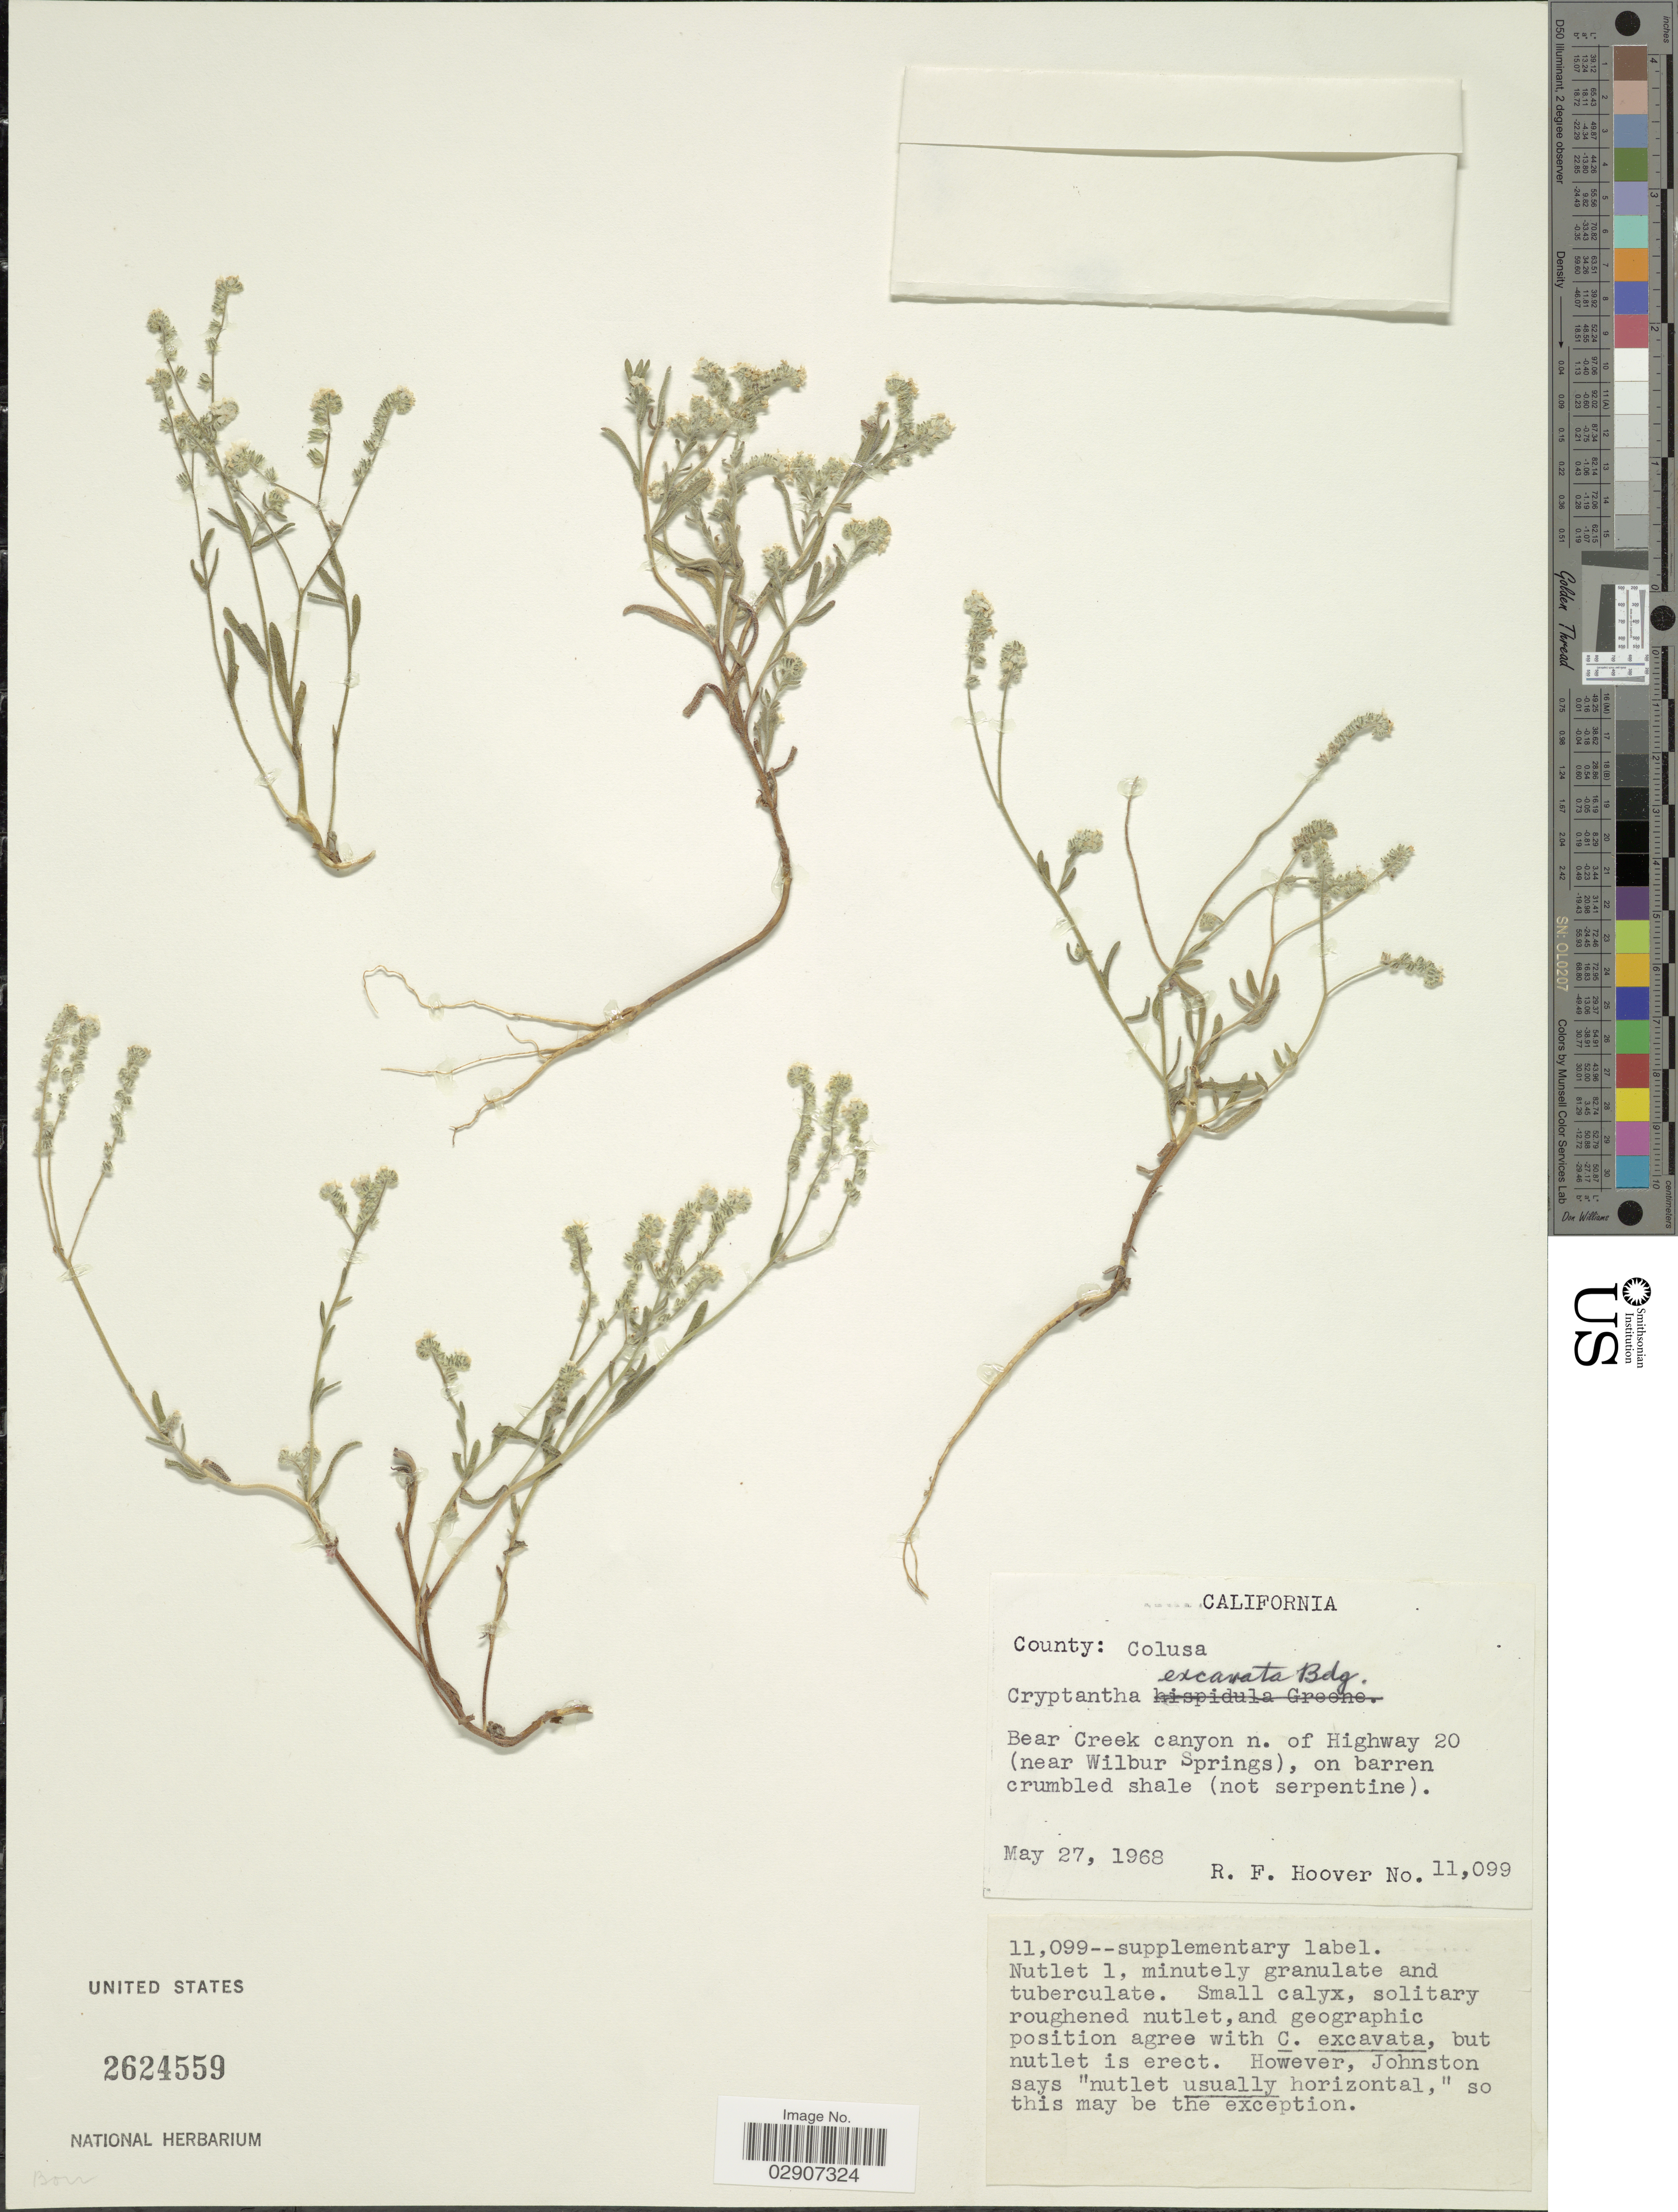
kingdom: Plantae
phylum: Tracheophyta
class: Magnoliopsida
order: Boraginales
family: Boraginaceae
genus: Cryptantha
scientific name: Cryptantha excavata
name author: Brandegee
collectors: R. F. Hoover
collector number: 11099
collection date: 1968-05-27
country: United States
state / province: California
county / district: Colusa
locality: County: Colusa, Bear Creek canyon n. of Highway 20 (near Wilbur Springs).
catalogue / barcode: US 2624559